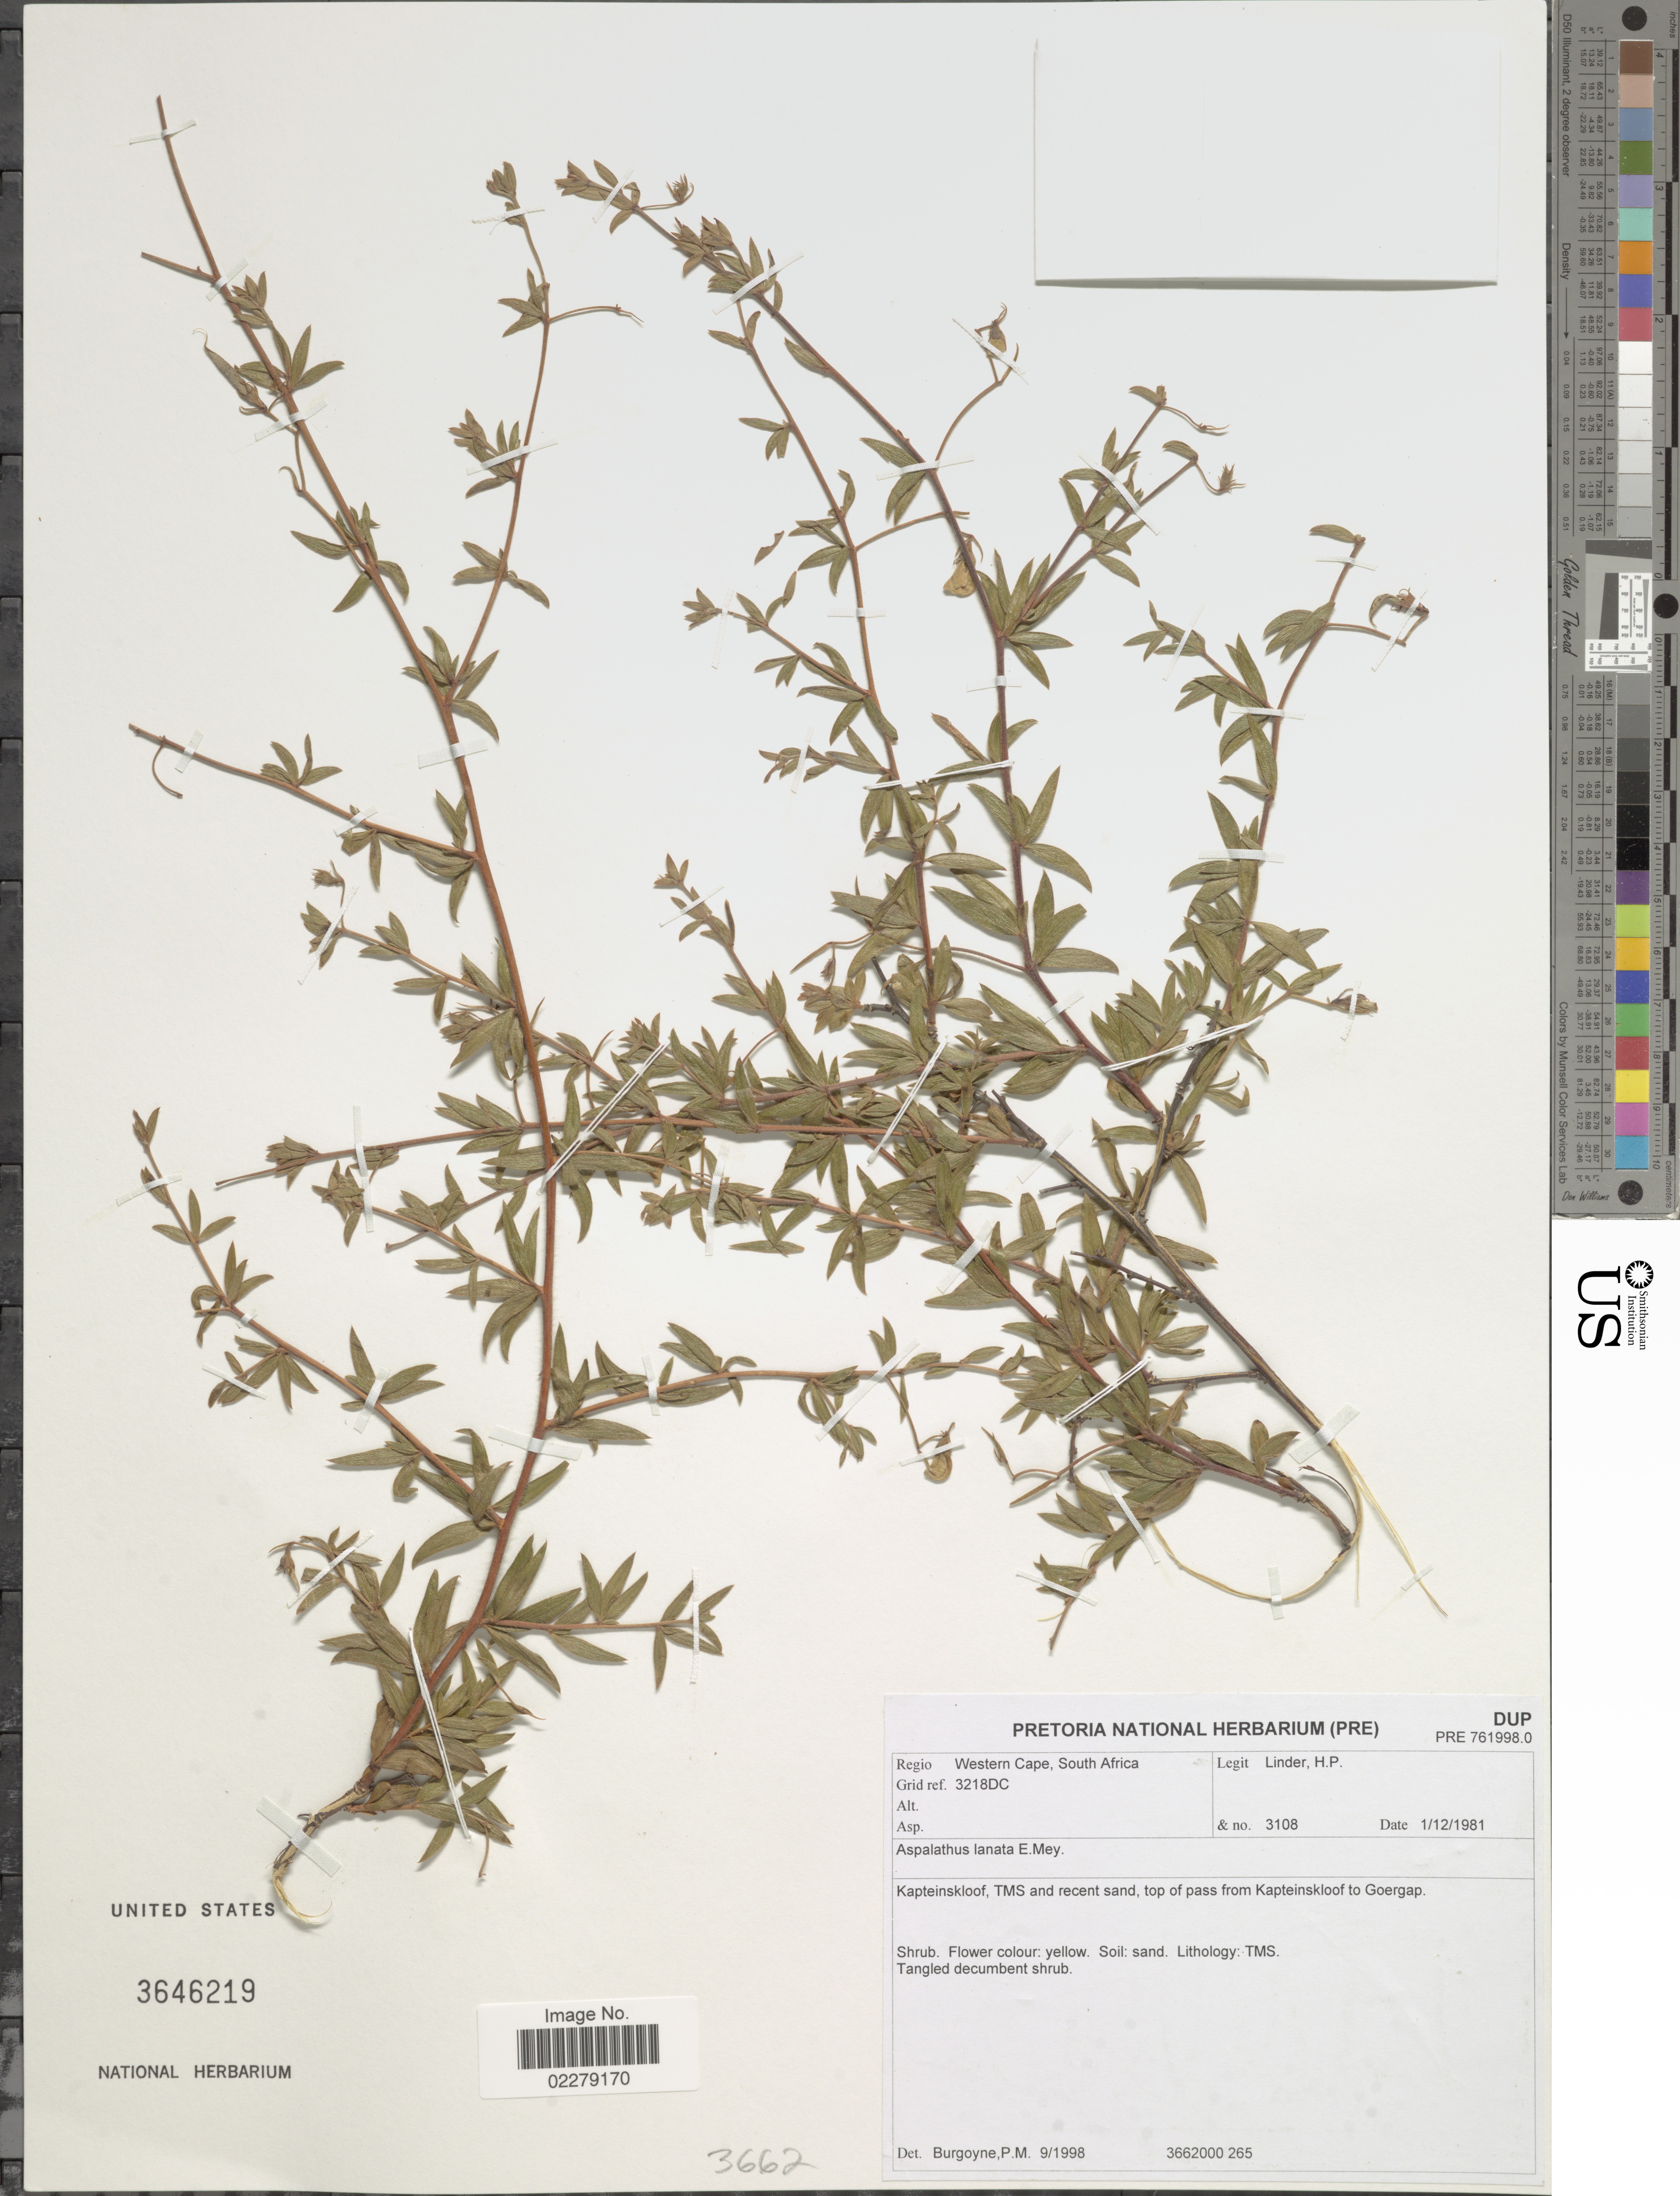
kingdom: Plantae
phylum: Tracheophyta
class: Magnoliopsida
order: Fabales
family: Fabaceae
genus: Aspalathus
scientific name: Aspalathus lanata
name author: E. Mey.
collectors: H. P. Linder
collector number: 3108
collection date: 1981-12-01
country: South Africa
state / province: Western Cape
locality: Kapiteinskloof, TMS and recent sand, top of pass from Kapiteinskloof to Goergap.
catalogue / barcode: US 3646219